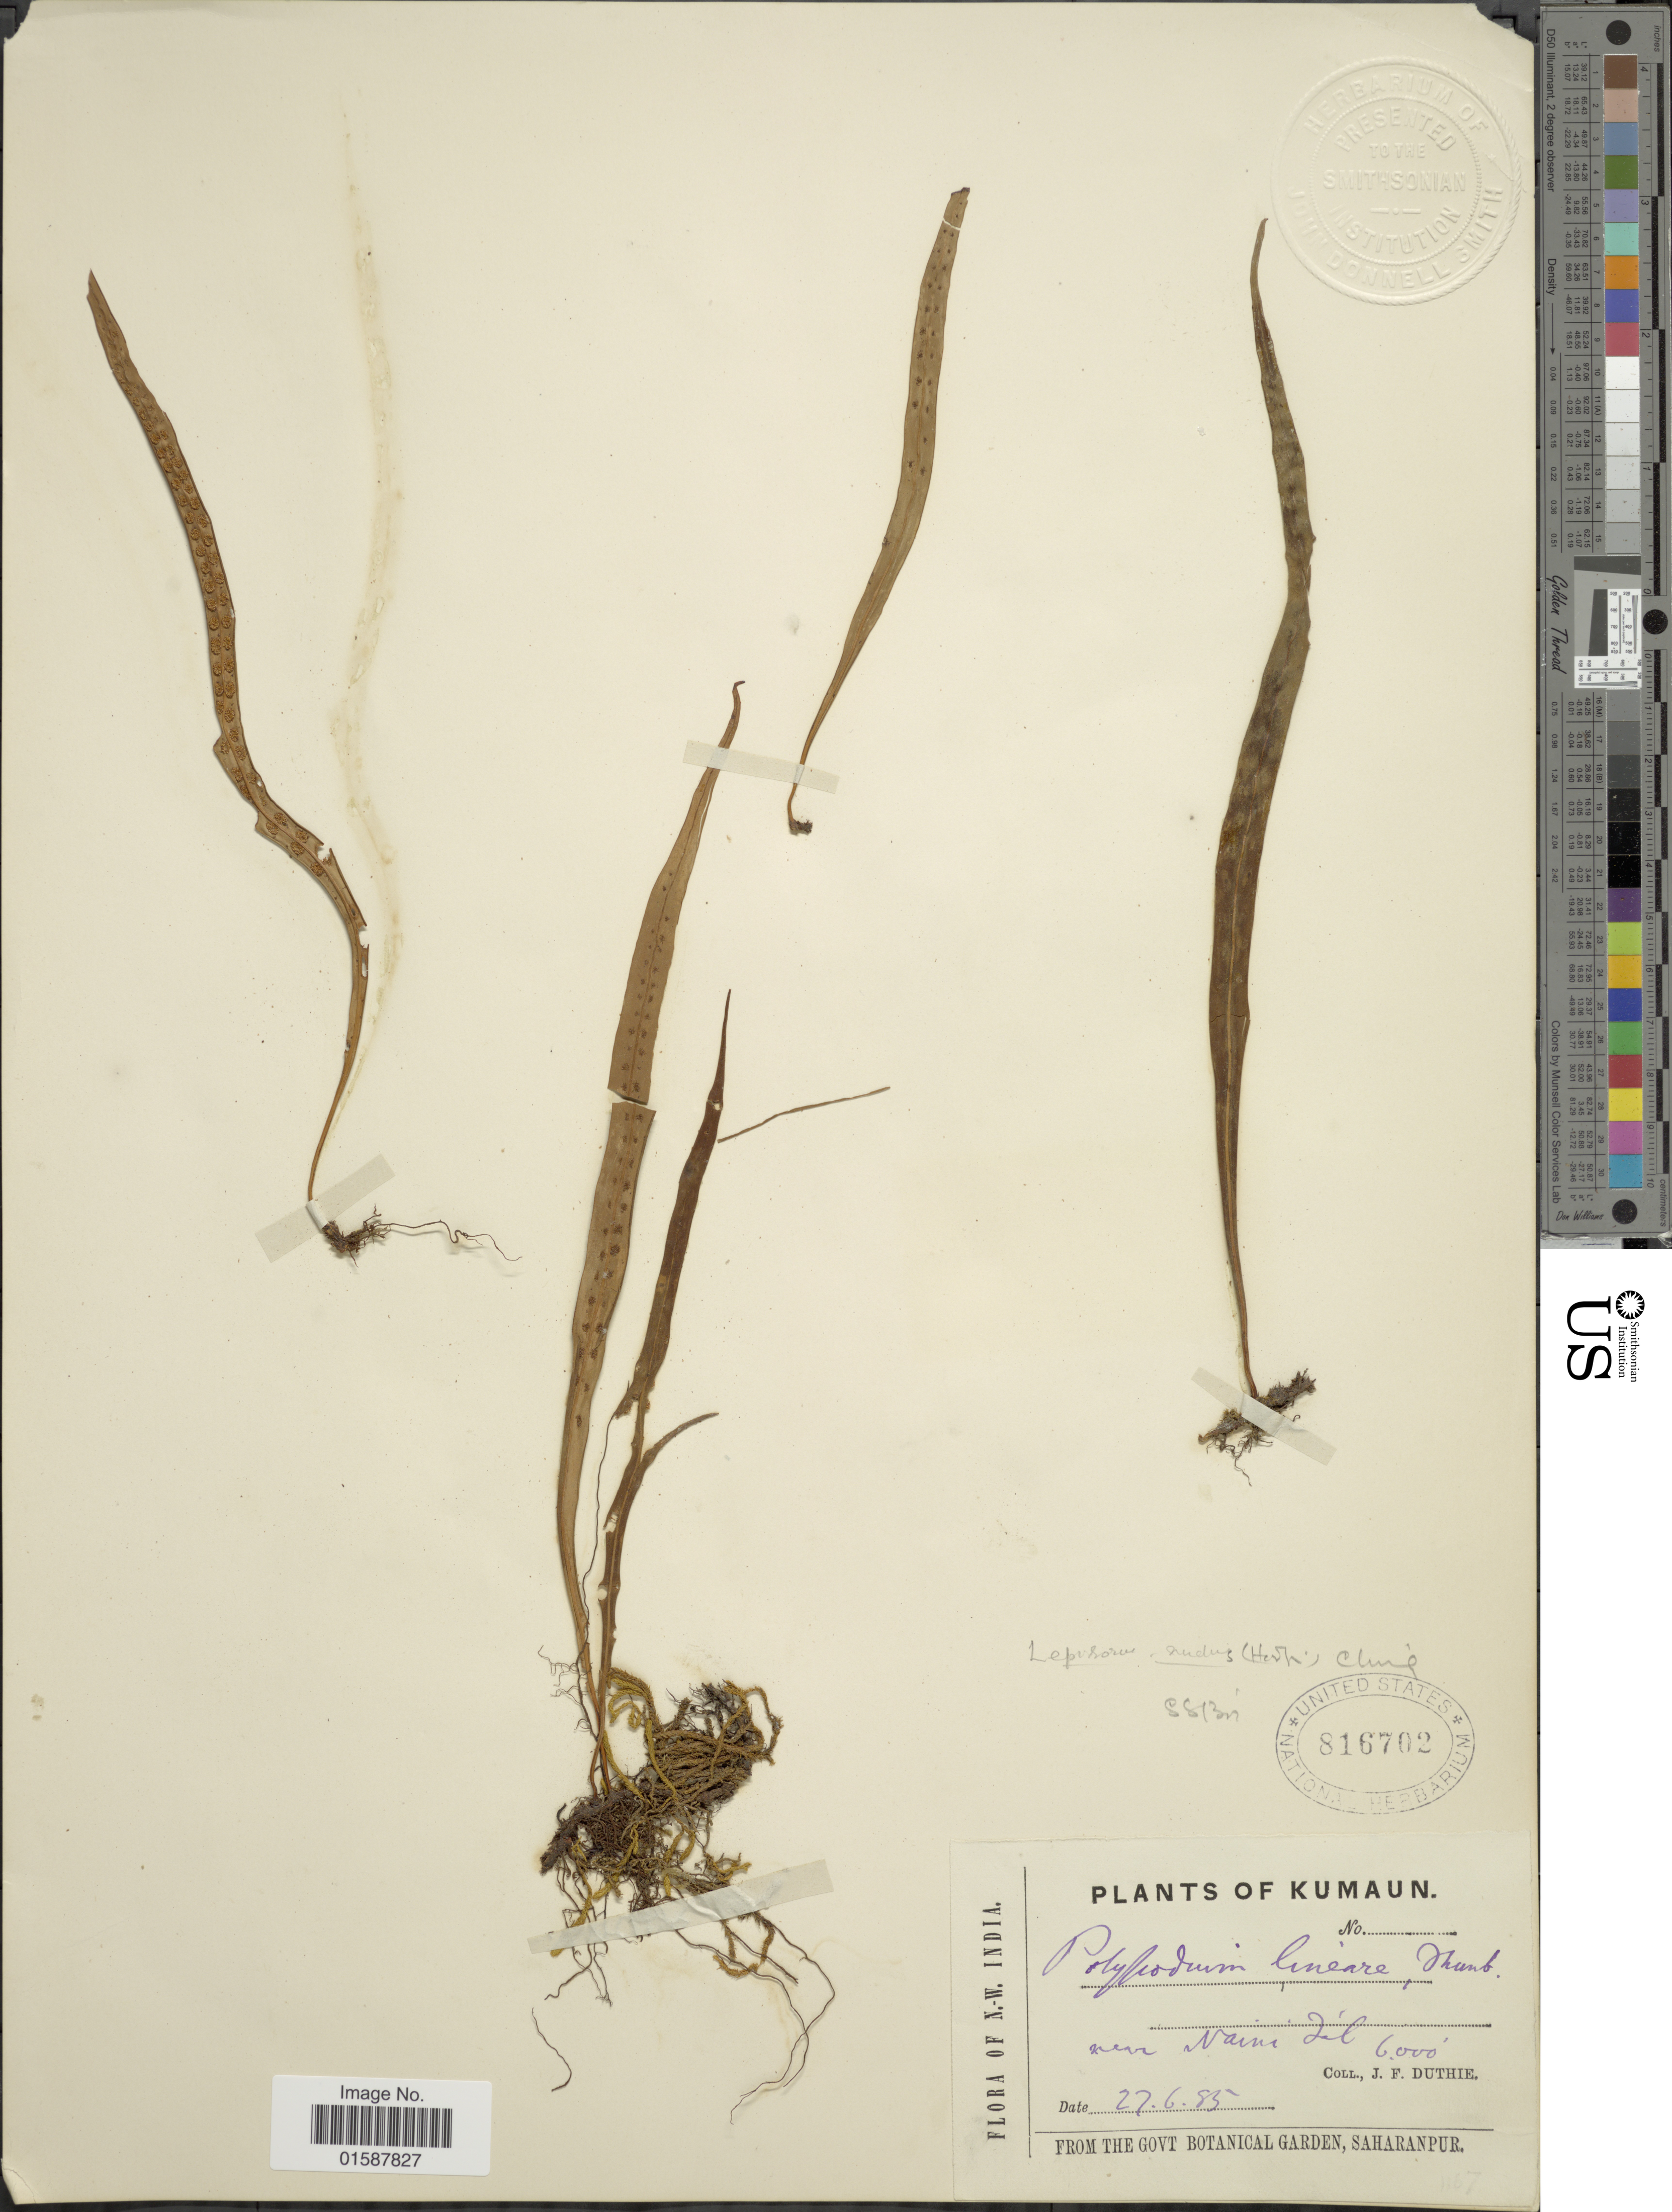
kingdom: Plantae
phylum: Tracheophyta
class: Polypodiopsida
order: Polypodiales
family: Polypodiaceae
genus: Lepisorus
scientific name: Lepisorus nuduisculum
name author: (Kunze)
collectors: J. F. Duthie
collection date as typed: Transcribed d/m/y: 27/6/85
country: India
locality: N. W. India. near Naini Tal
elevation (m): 1829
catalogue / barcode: US 816702